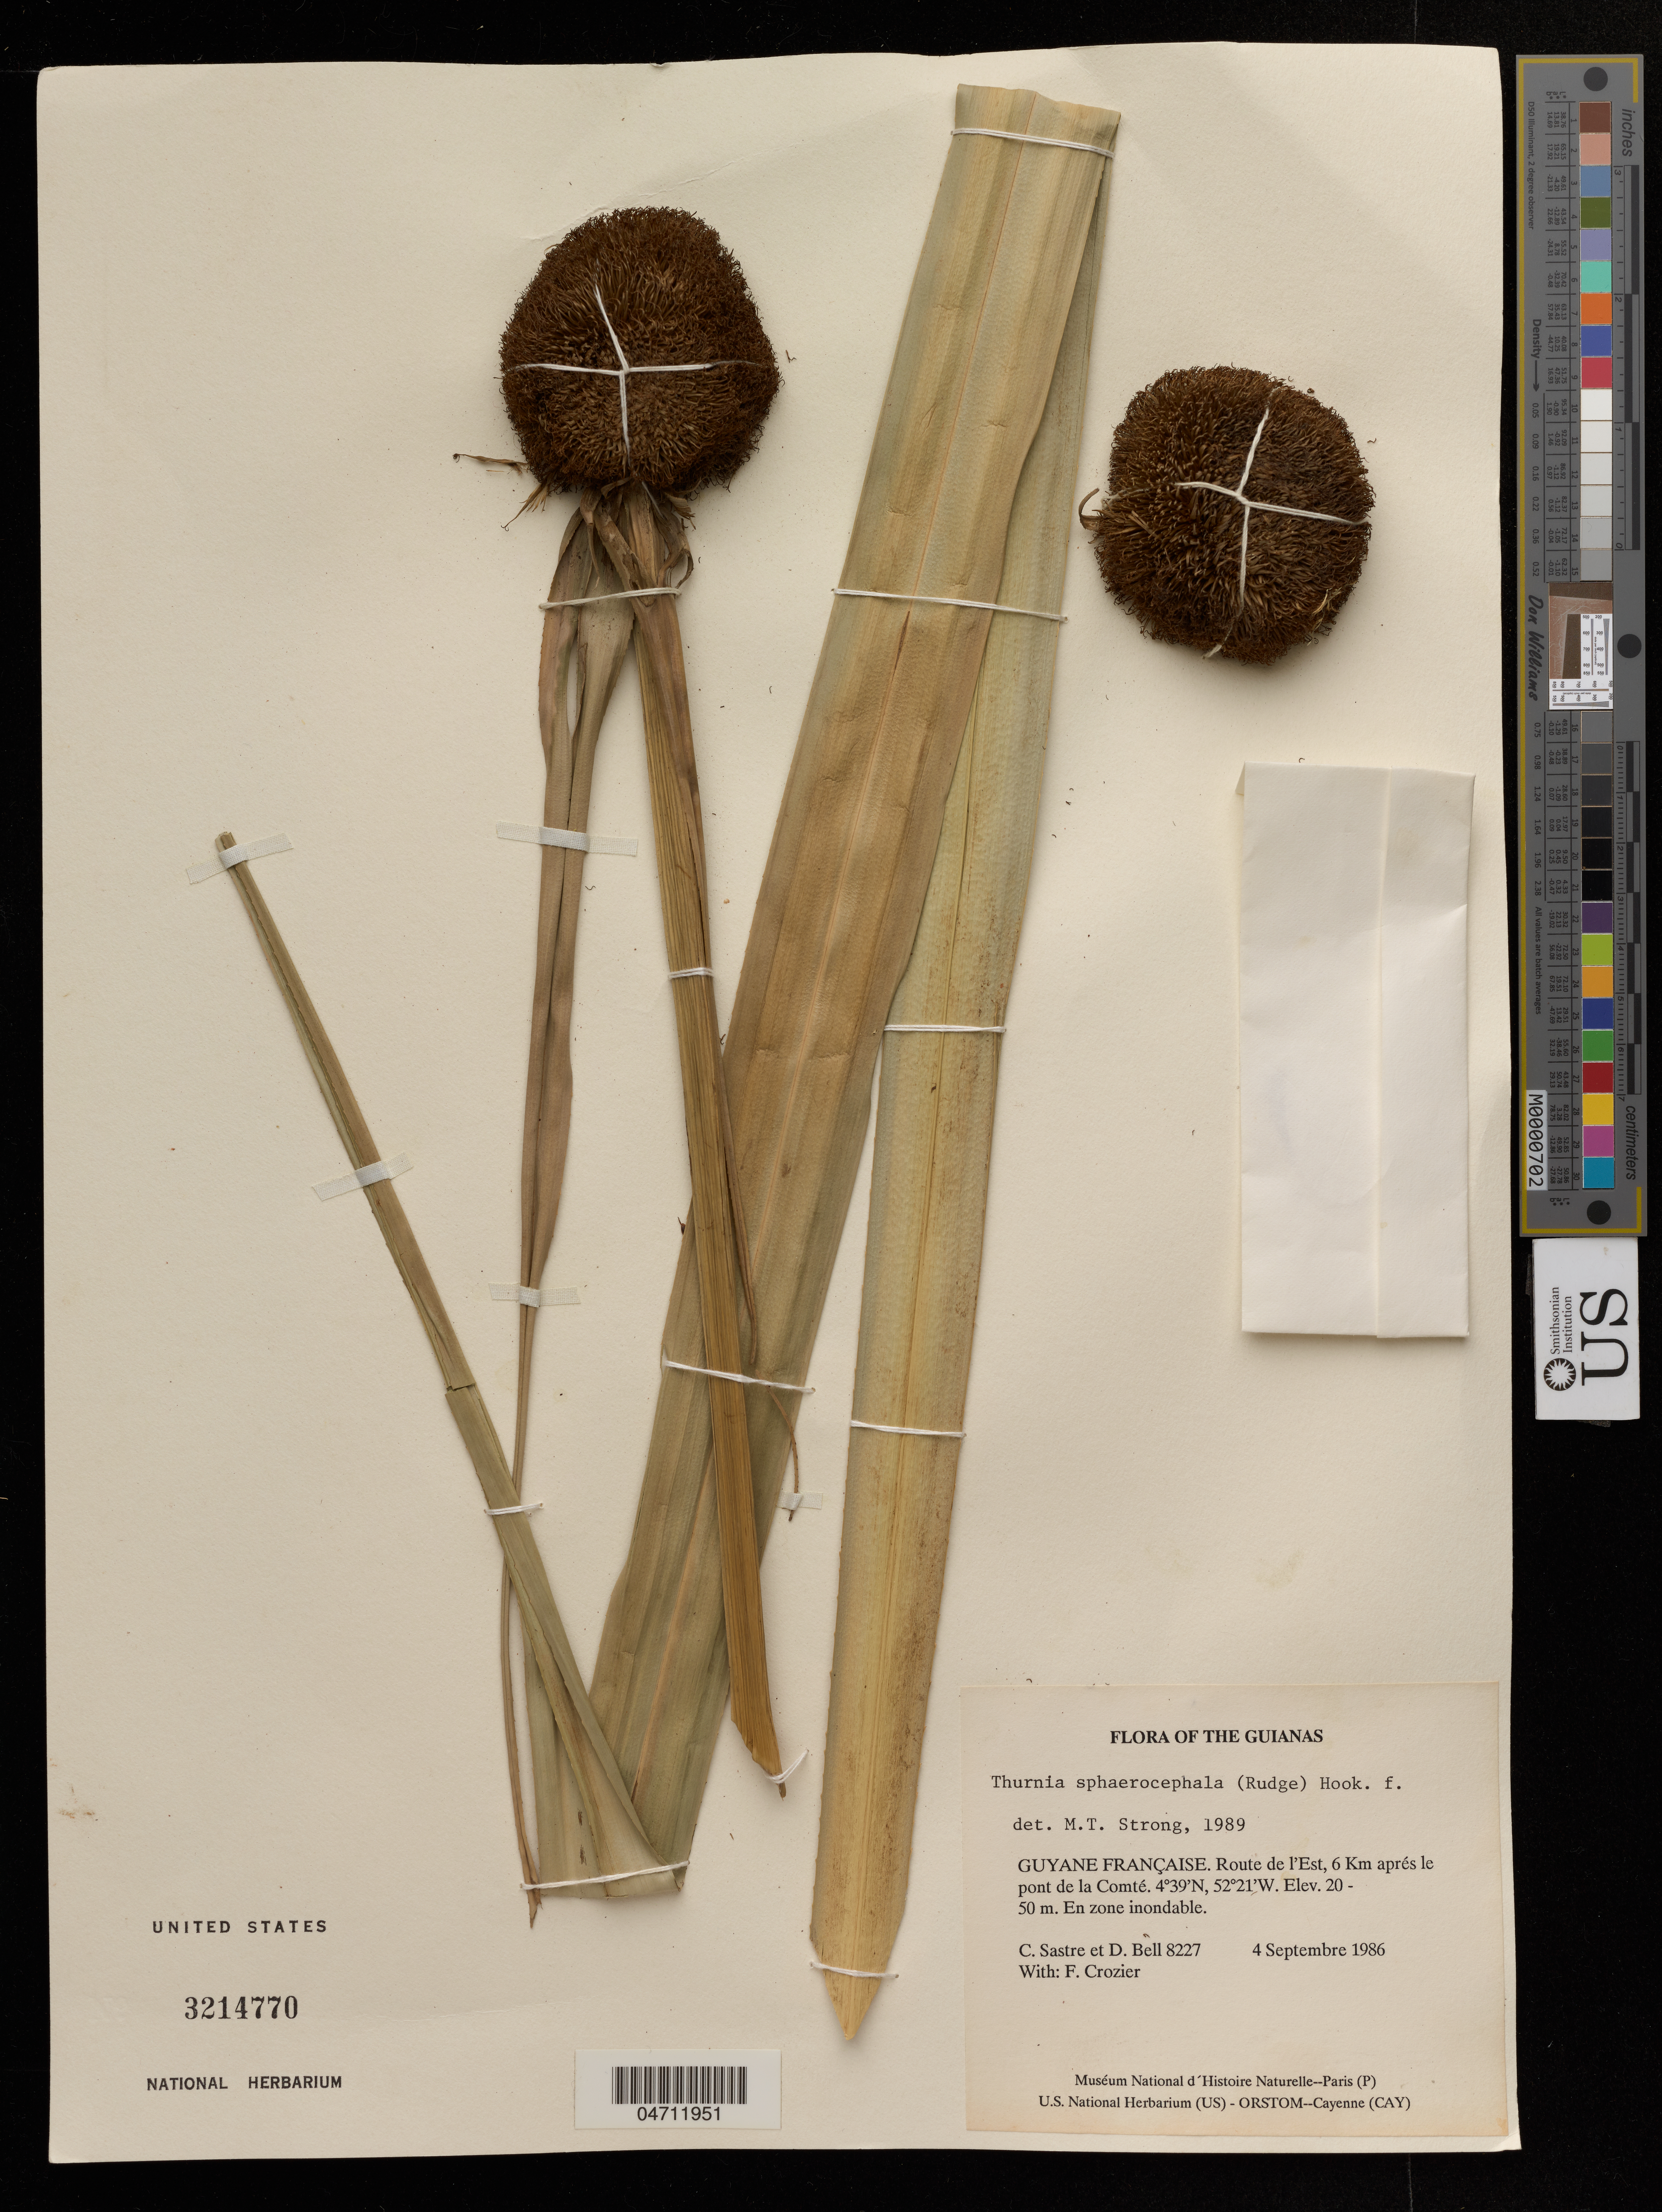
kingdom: Plantae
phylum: Tracheophyta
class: Liliopsida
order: Poales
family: Thurniaceae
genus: Thurnia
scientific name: Thurnia sphaerocephala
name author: (Rudge) Hook. f.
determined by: Strong, Mark T., (BOT), Smithsonian Institution - National Museum of Natural History (UNITED STATES)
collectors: C. H. L. Sastre, D. A. Bell & F. Crosier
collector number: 8227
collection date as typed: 04 Sep 1986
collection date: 1986-09-04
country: French Guiana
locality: Route de l'Est, 2 km apres le pont de la Comté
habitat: En sone inondable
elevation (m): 20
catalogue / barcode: US 3214770